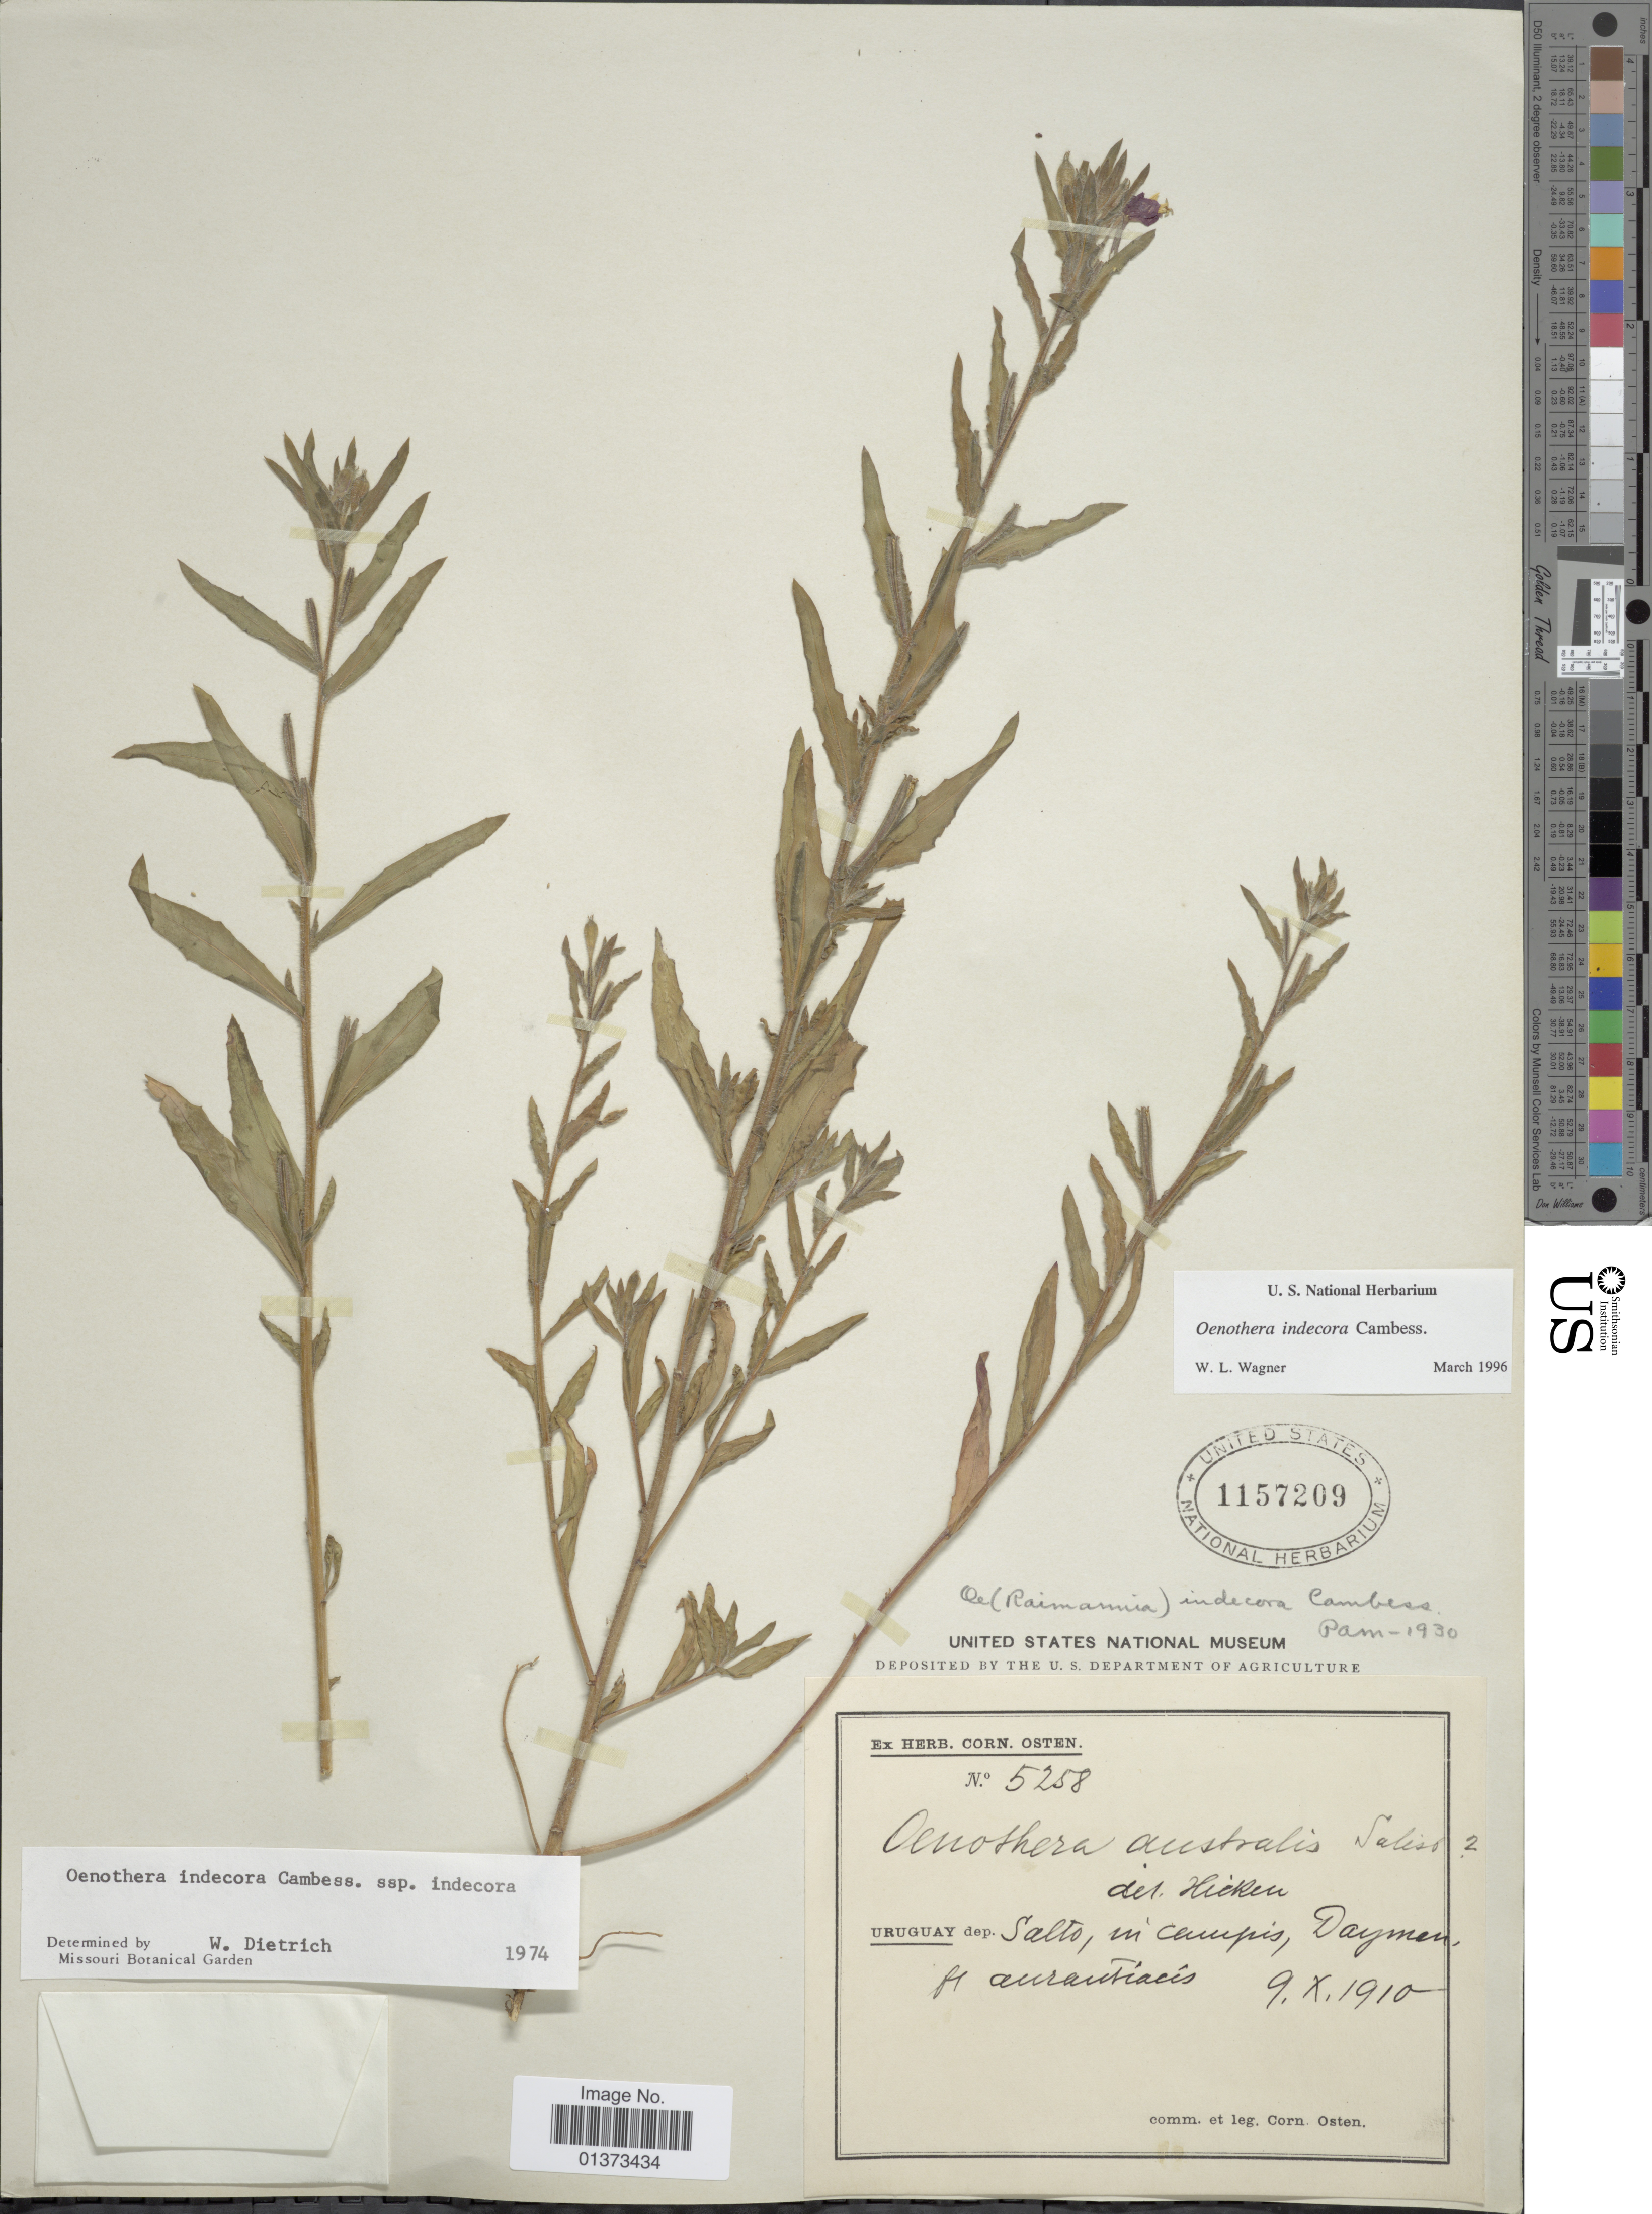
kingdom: Plantae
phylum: Tracheophyta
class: Magnoliopsida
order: Myrtales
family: Onagraceae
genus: Oenothera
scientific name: Oenothera indecora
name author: Cambess.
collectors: C. Osten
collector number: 5258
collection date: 1910-10-09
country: Uruguay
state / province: Salto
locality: In campis, Dayman.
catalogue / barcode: US 1157209